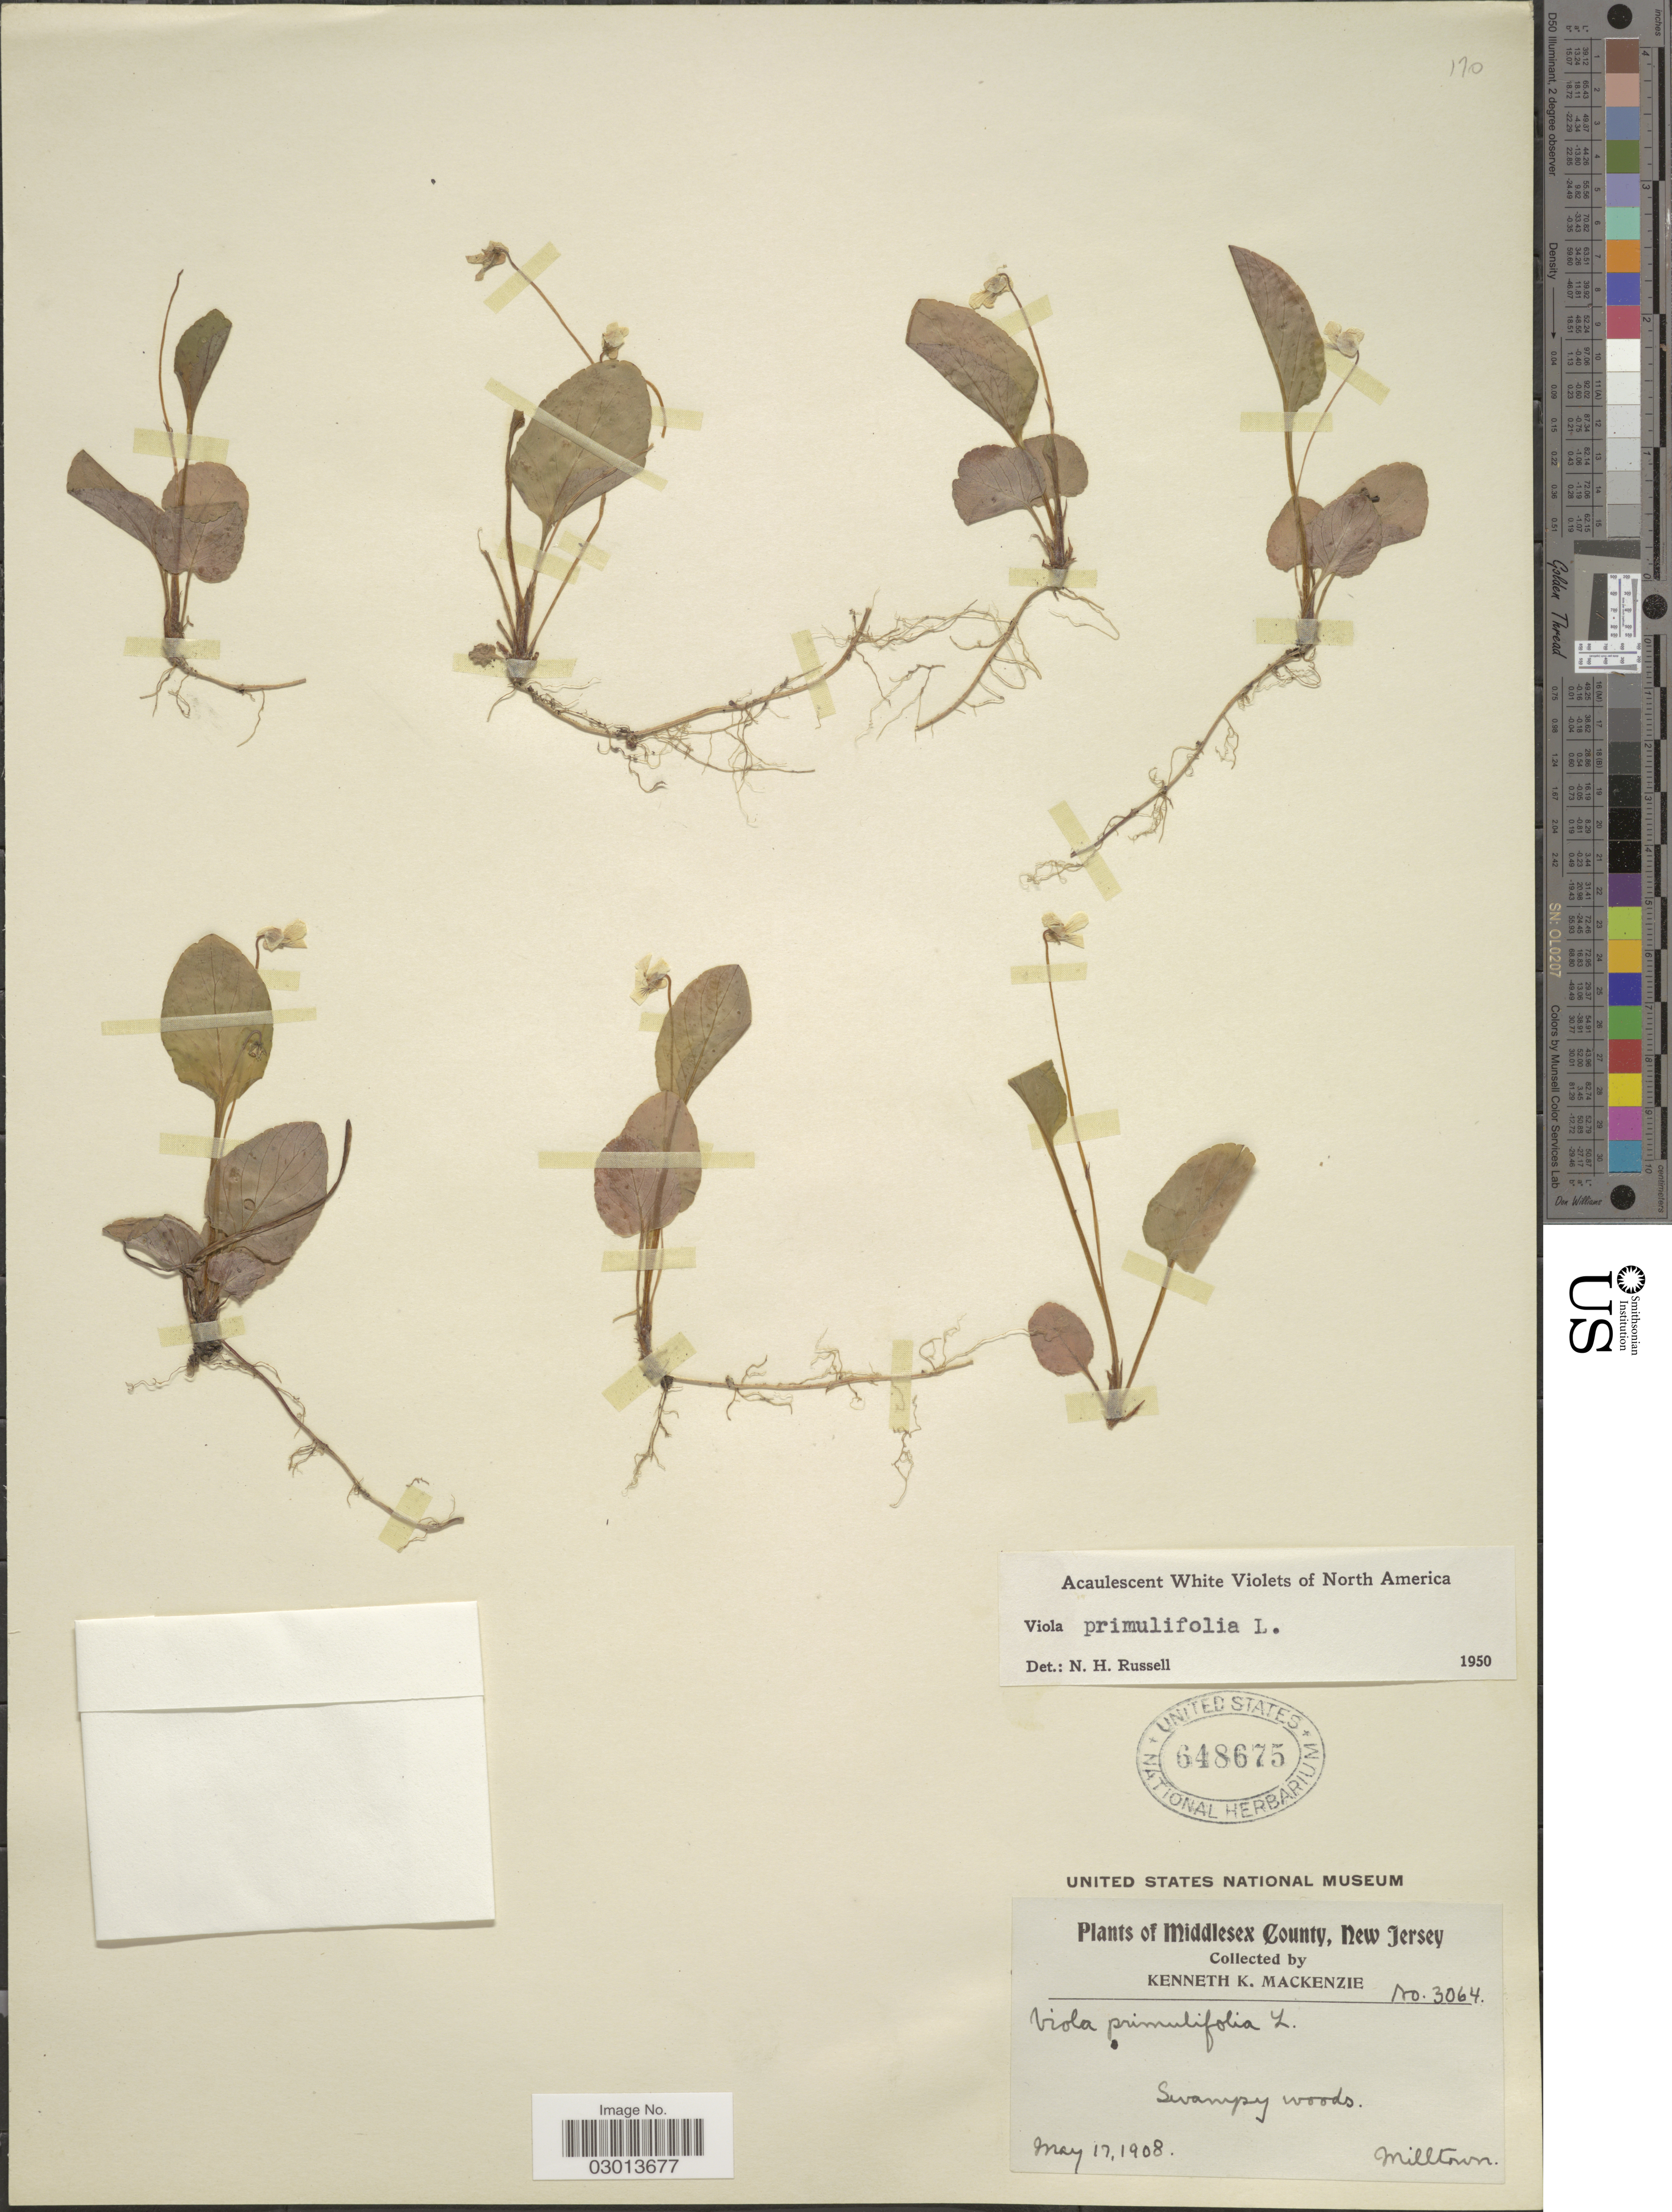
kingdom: Plantae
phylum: Tracheophyta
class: Magnoliopsida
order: Malpighiales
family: Violaceae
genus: Viola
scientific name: Viola primulifolia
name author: L.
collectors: K. K. Mackenzie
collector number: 3064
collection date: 1908-05-17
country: United States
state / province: New Jersey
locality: Middlesex County. Milltown.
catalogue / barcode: US 648675